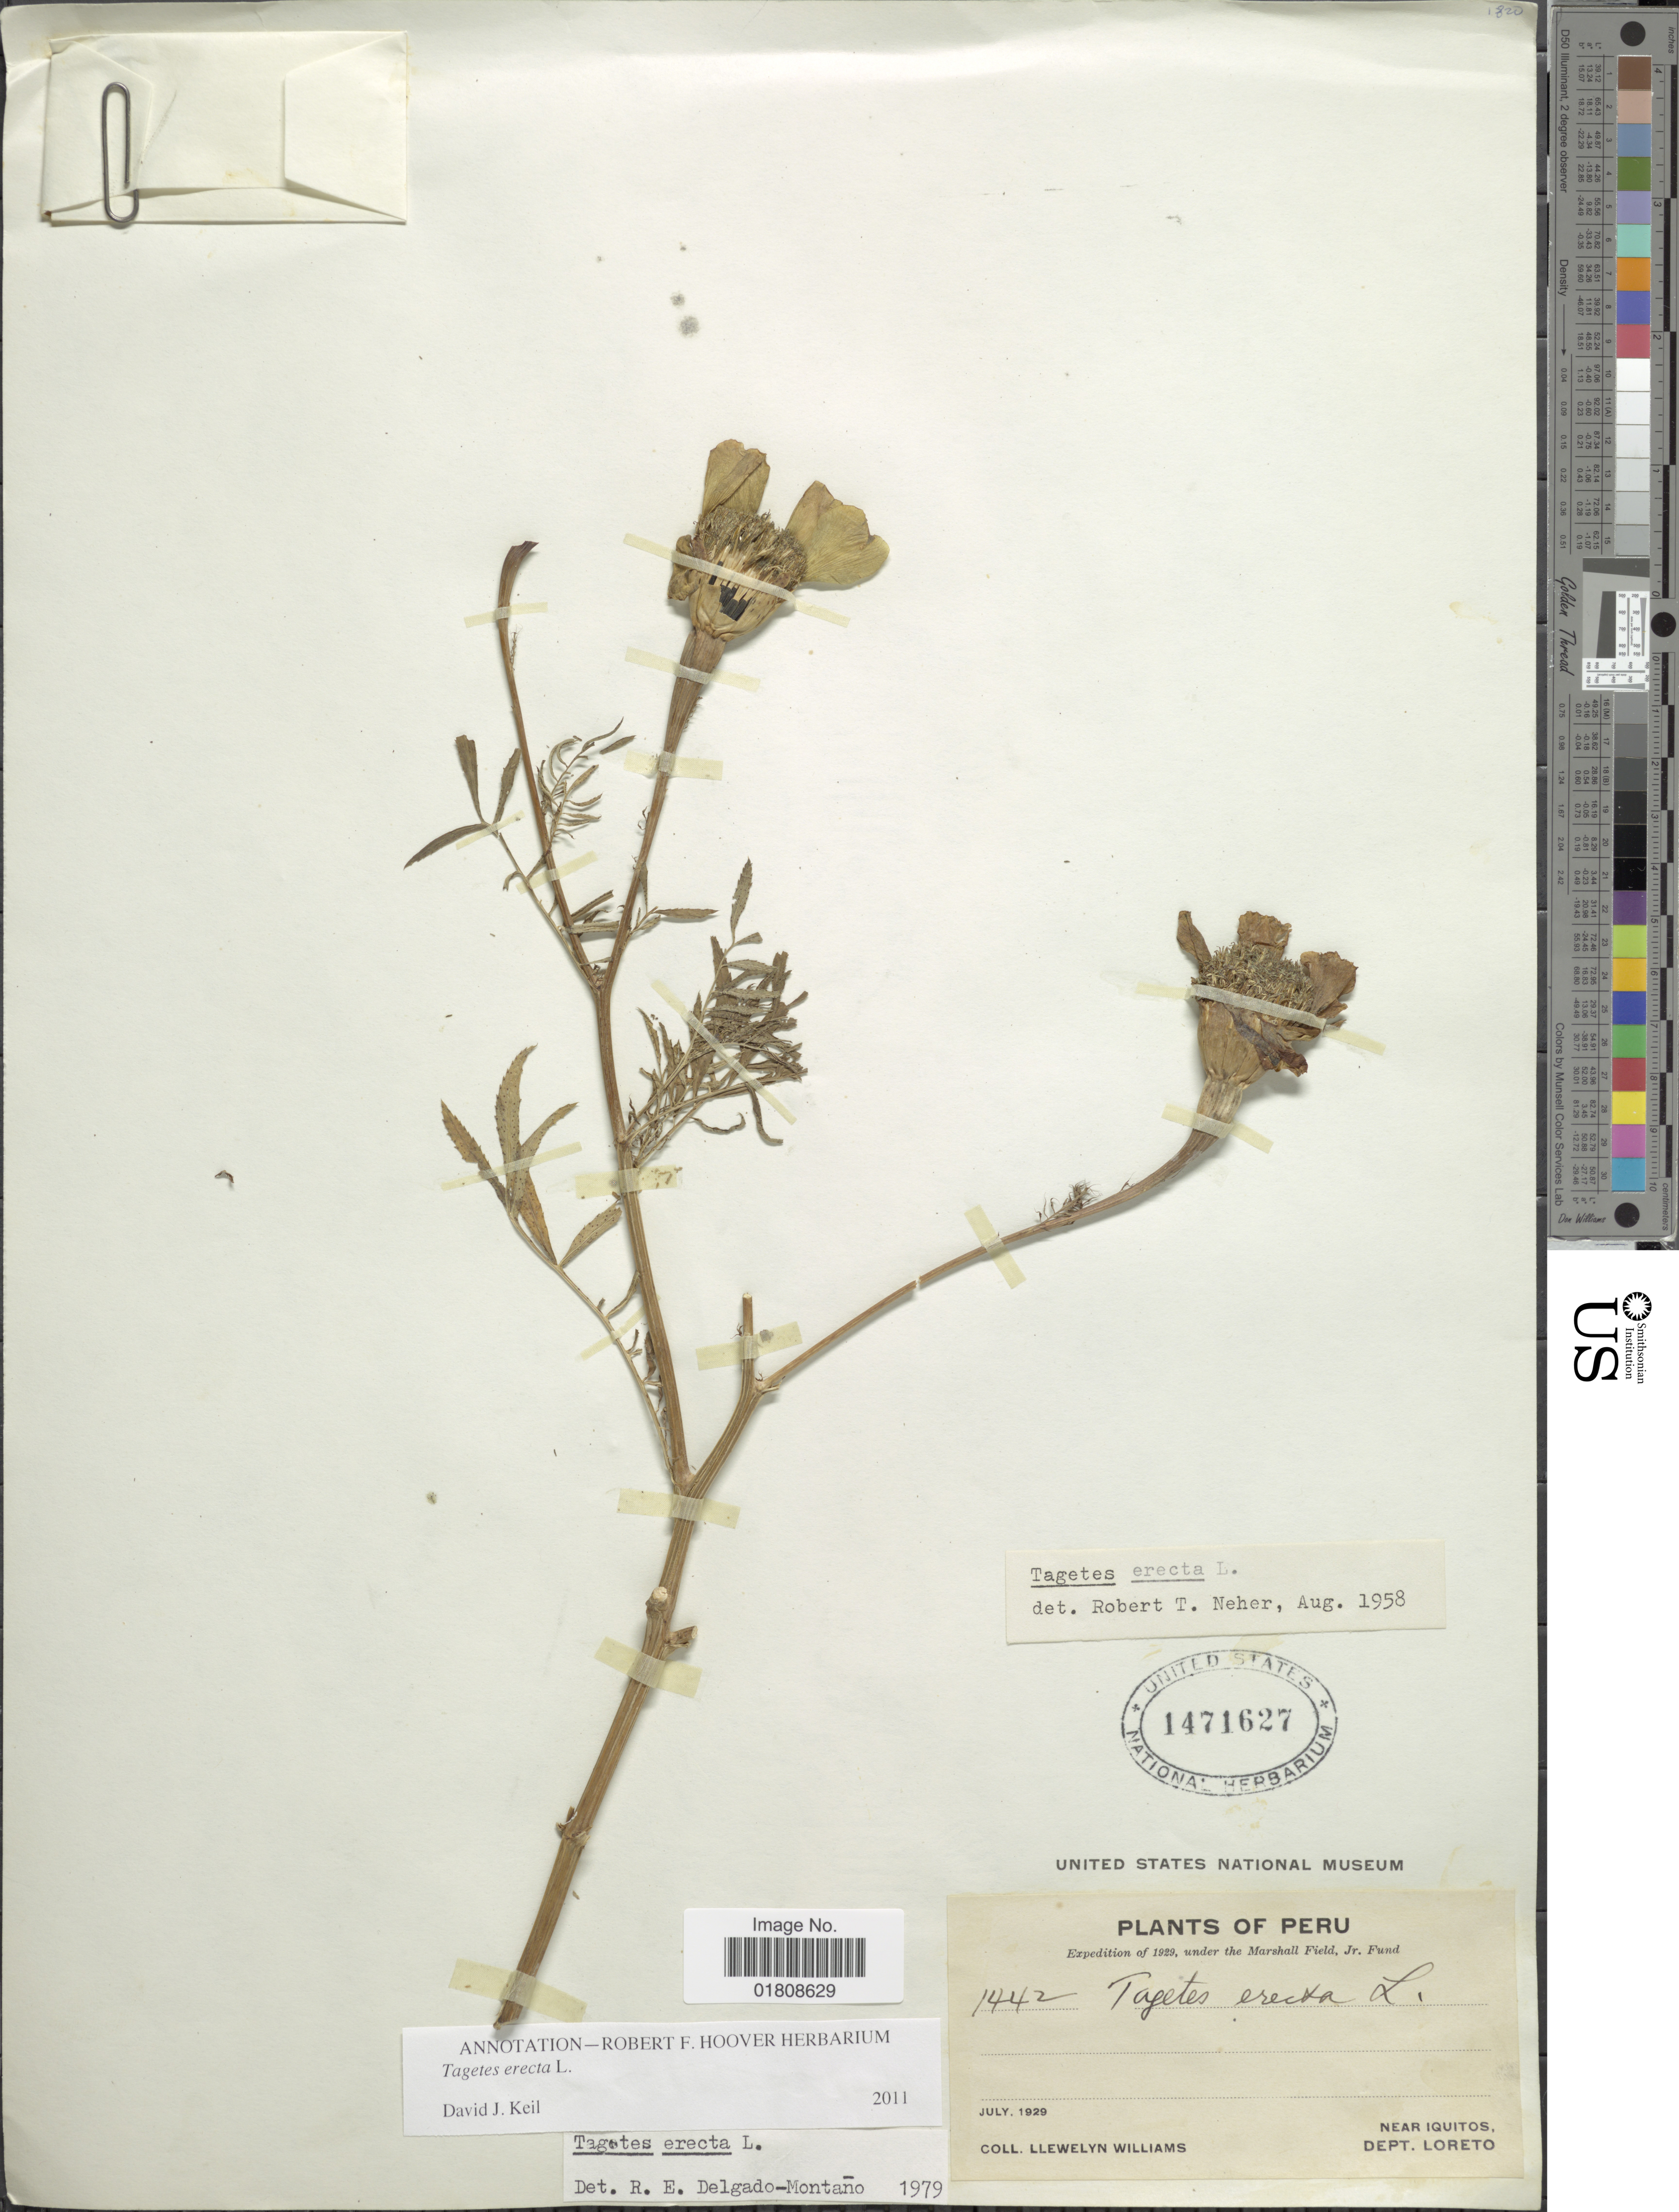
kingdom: Plantae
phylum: Tracheophyta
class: Magnoliopsida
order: Asterales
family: Asteraceae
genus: Tagetes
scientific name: Tagetes erecta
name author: L.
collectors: Ll. Williams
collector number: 1442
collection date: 1929-07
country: Peru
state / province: Loreto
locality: Near Iquitos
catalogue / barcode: US 1471627